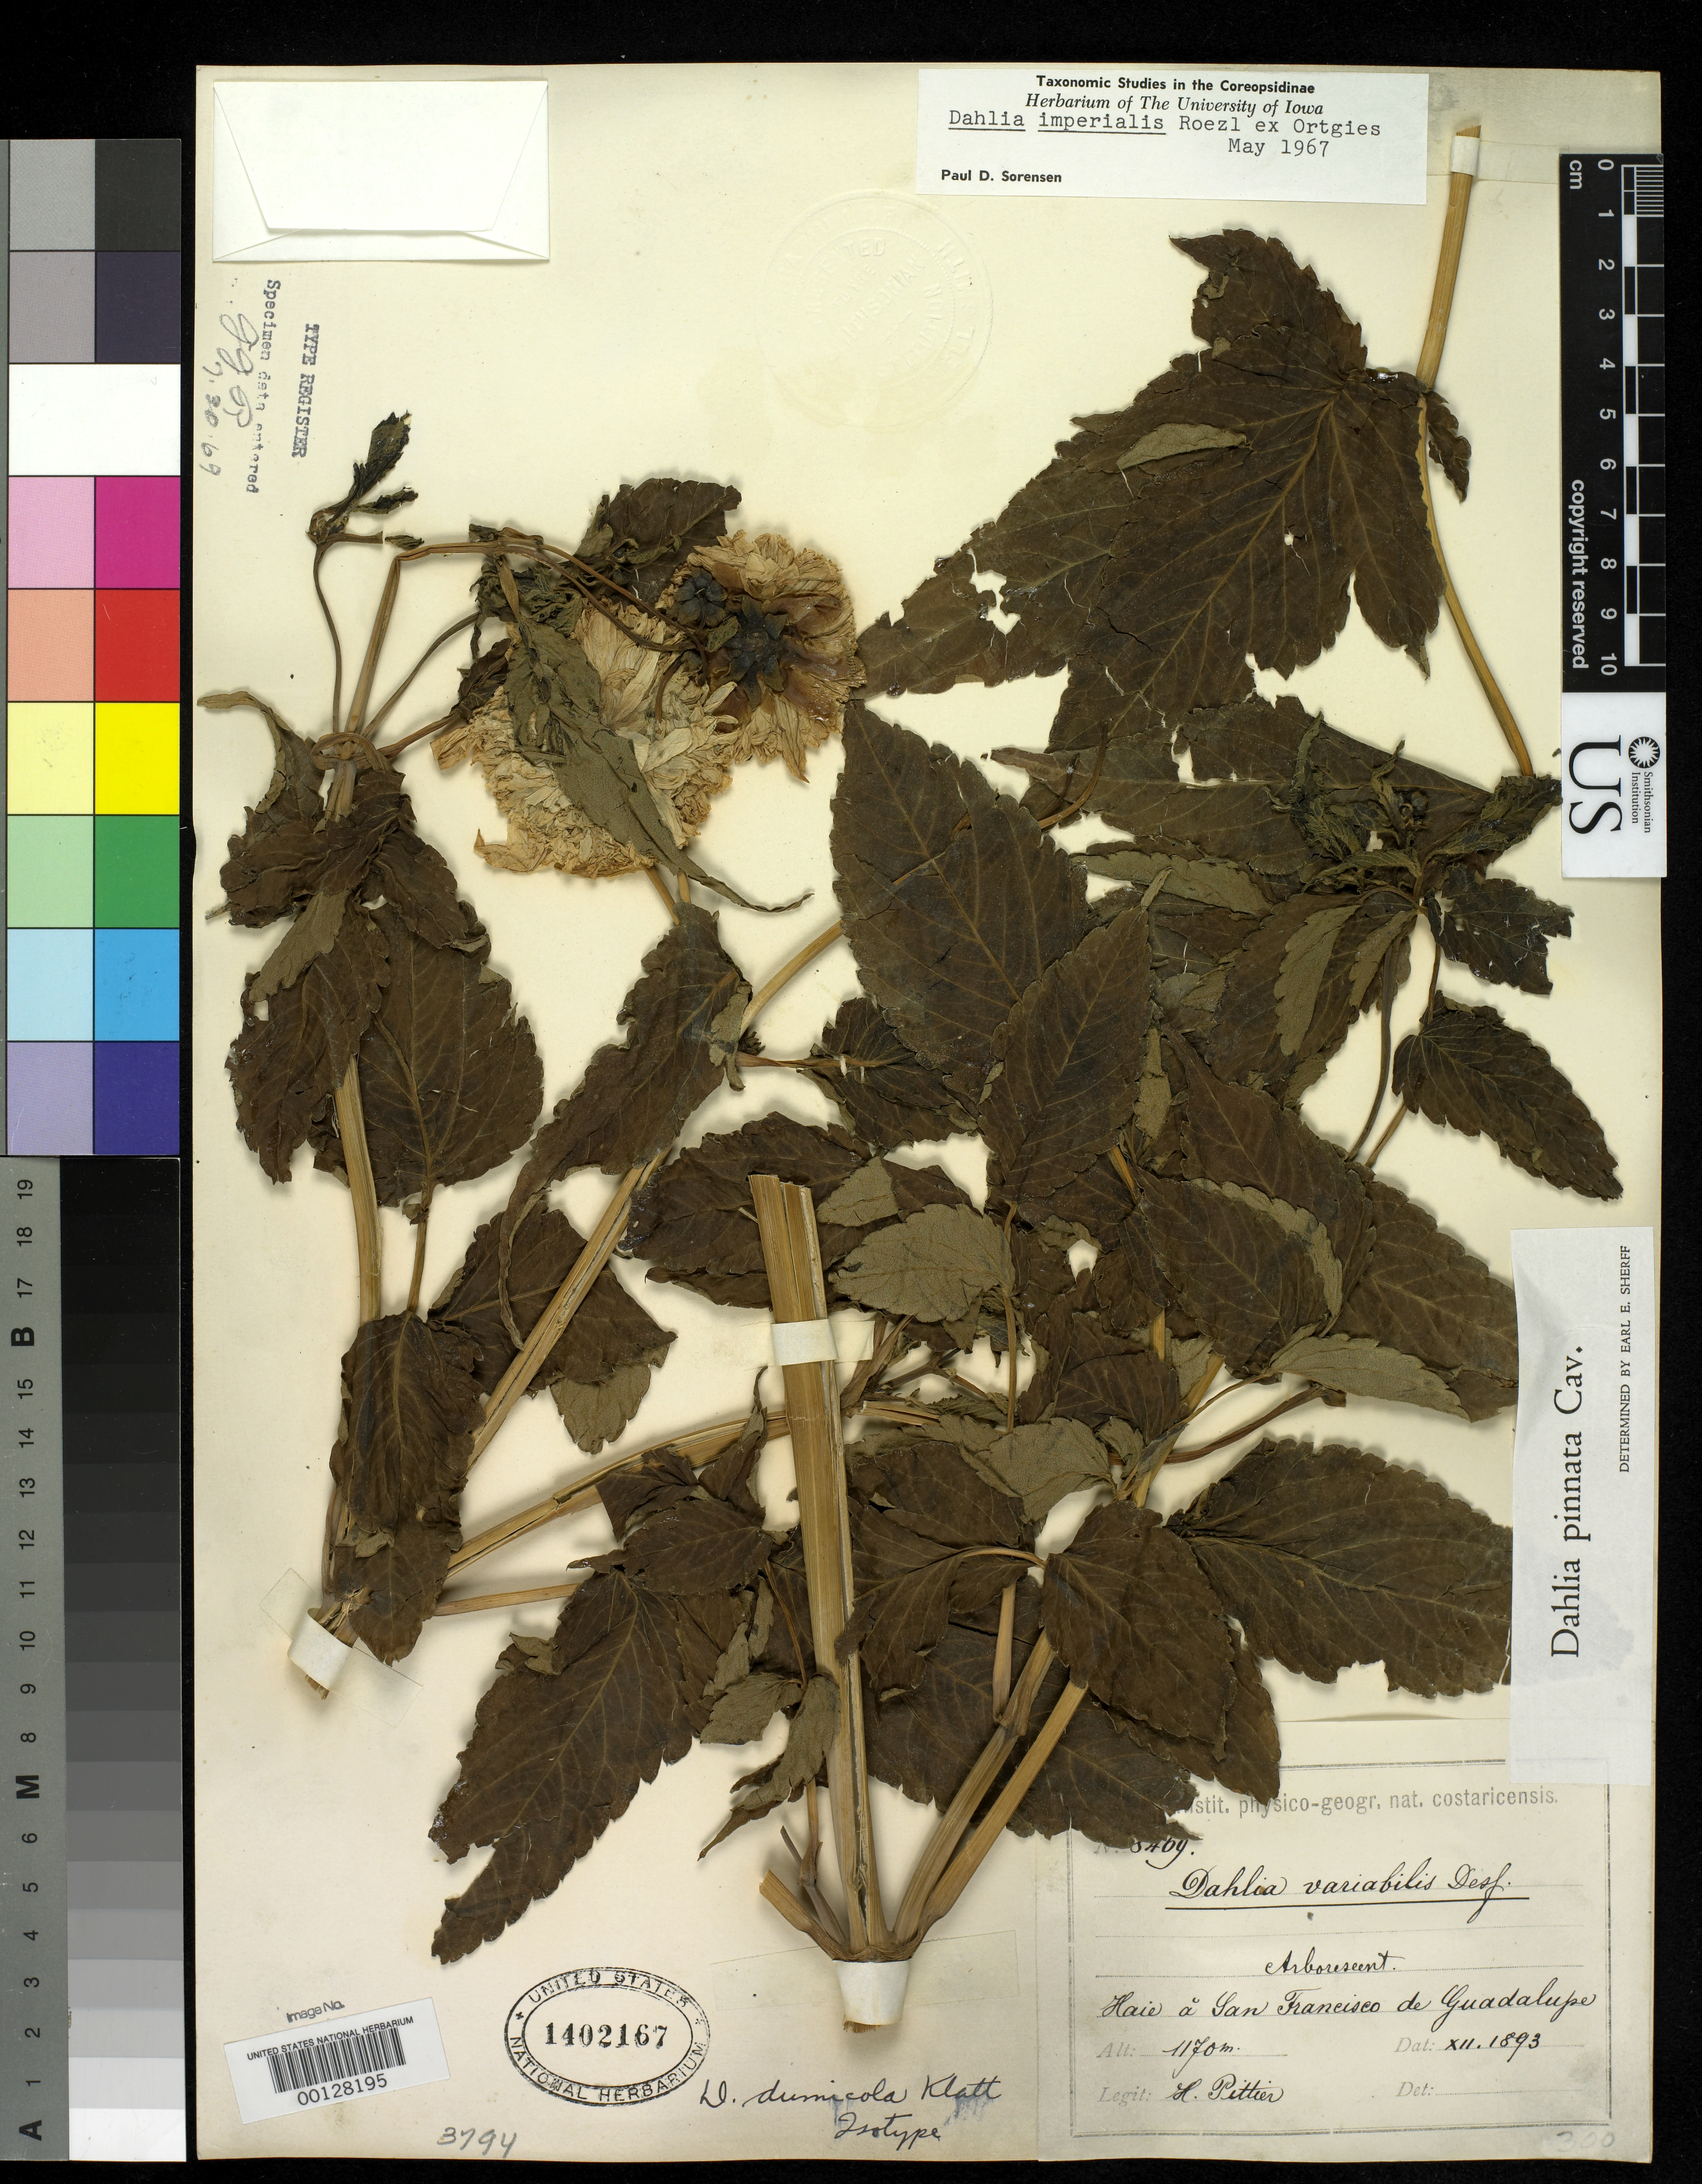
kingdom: Plantae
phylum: Tracheophyta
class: Magnoliopsida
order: Asterales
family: Asteraceae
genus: Dahlia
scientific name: Dahlia dumicola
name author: Klatt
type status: Isotype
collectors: H. F. Pittier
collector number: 8469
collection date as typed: Dec 1893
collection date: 1893-12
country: Costa Rica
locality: San Francisco de Guadalupe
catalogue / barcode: US 1402167